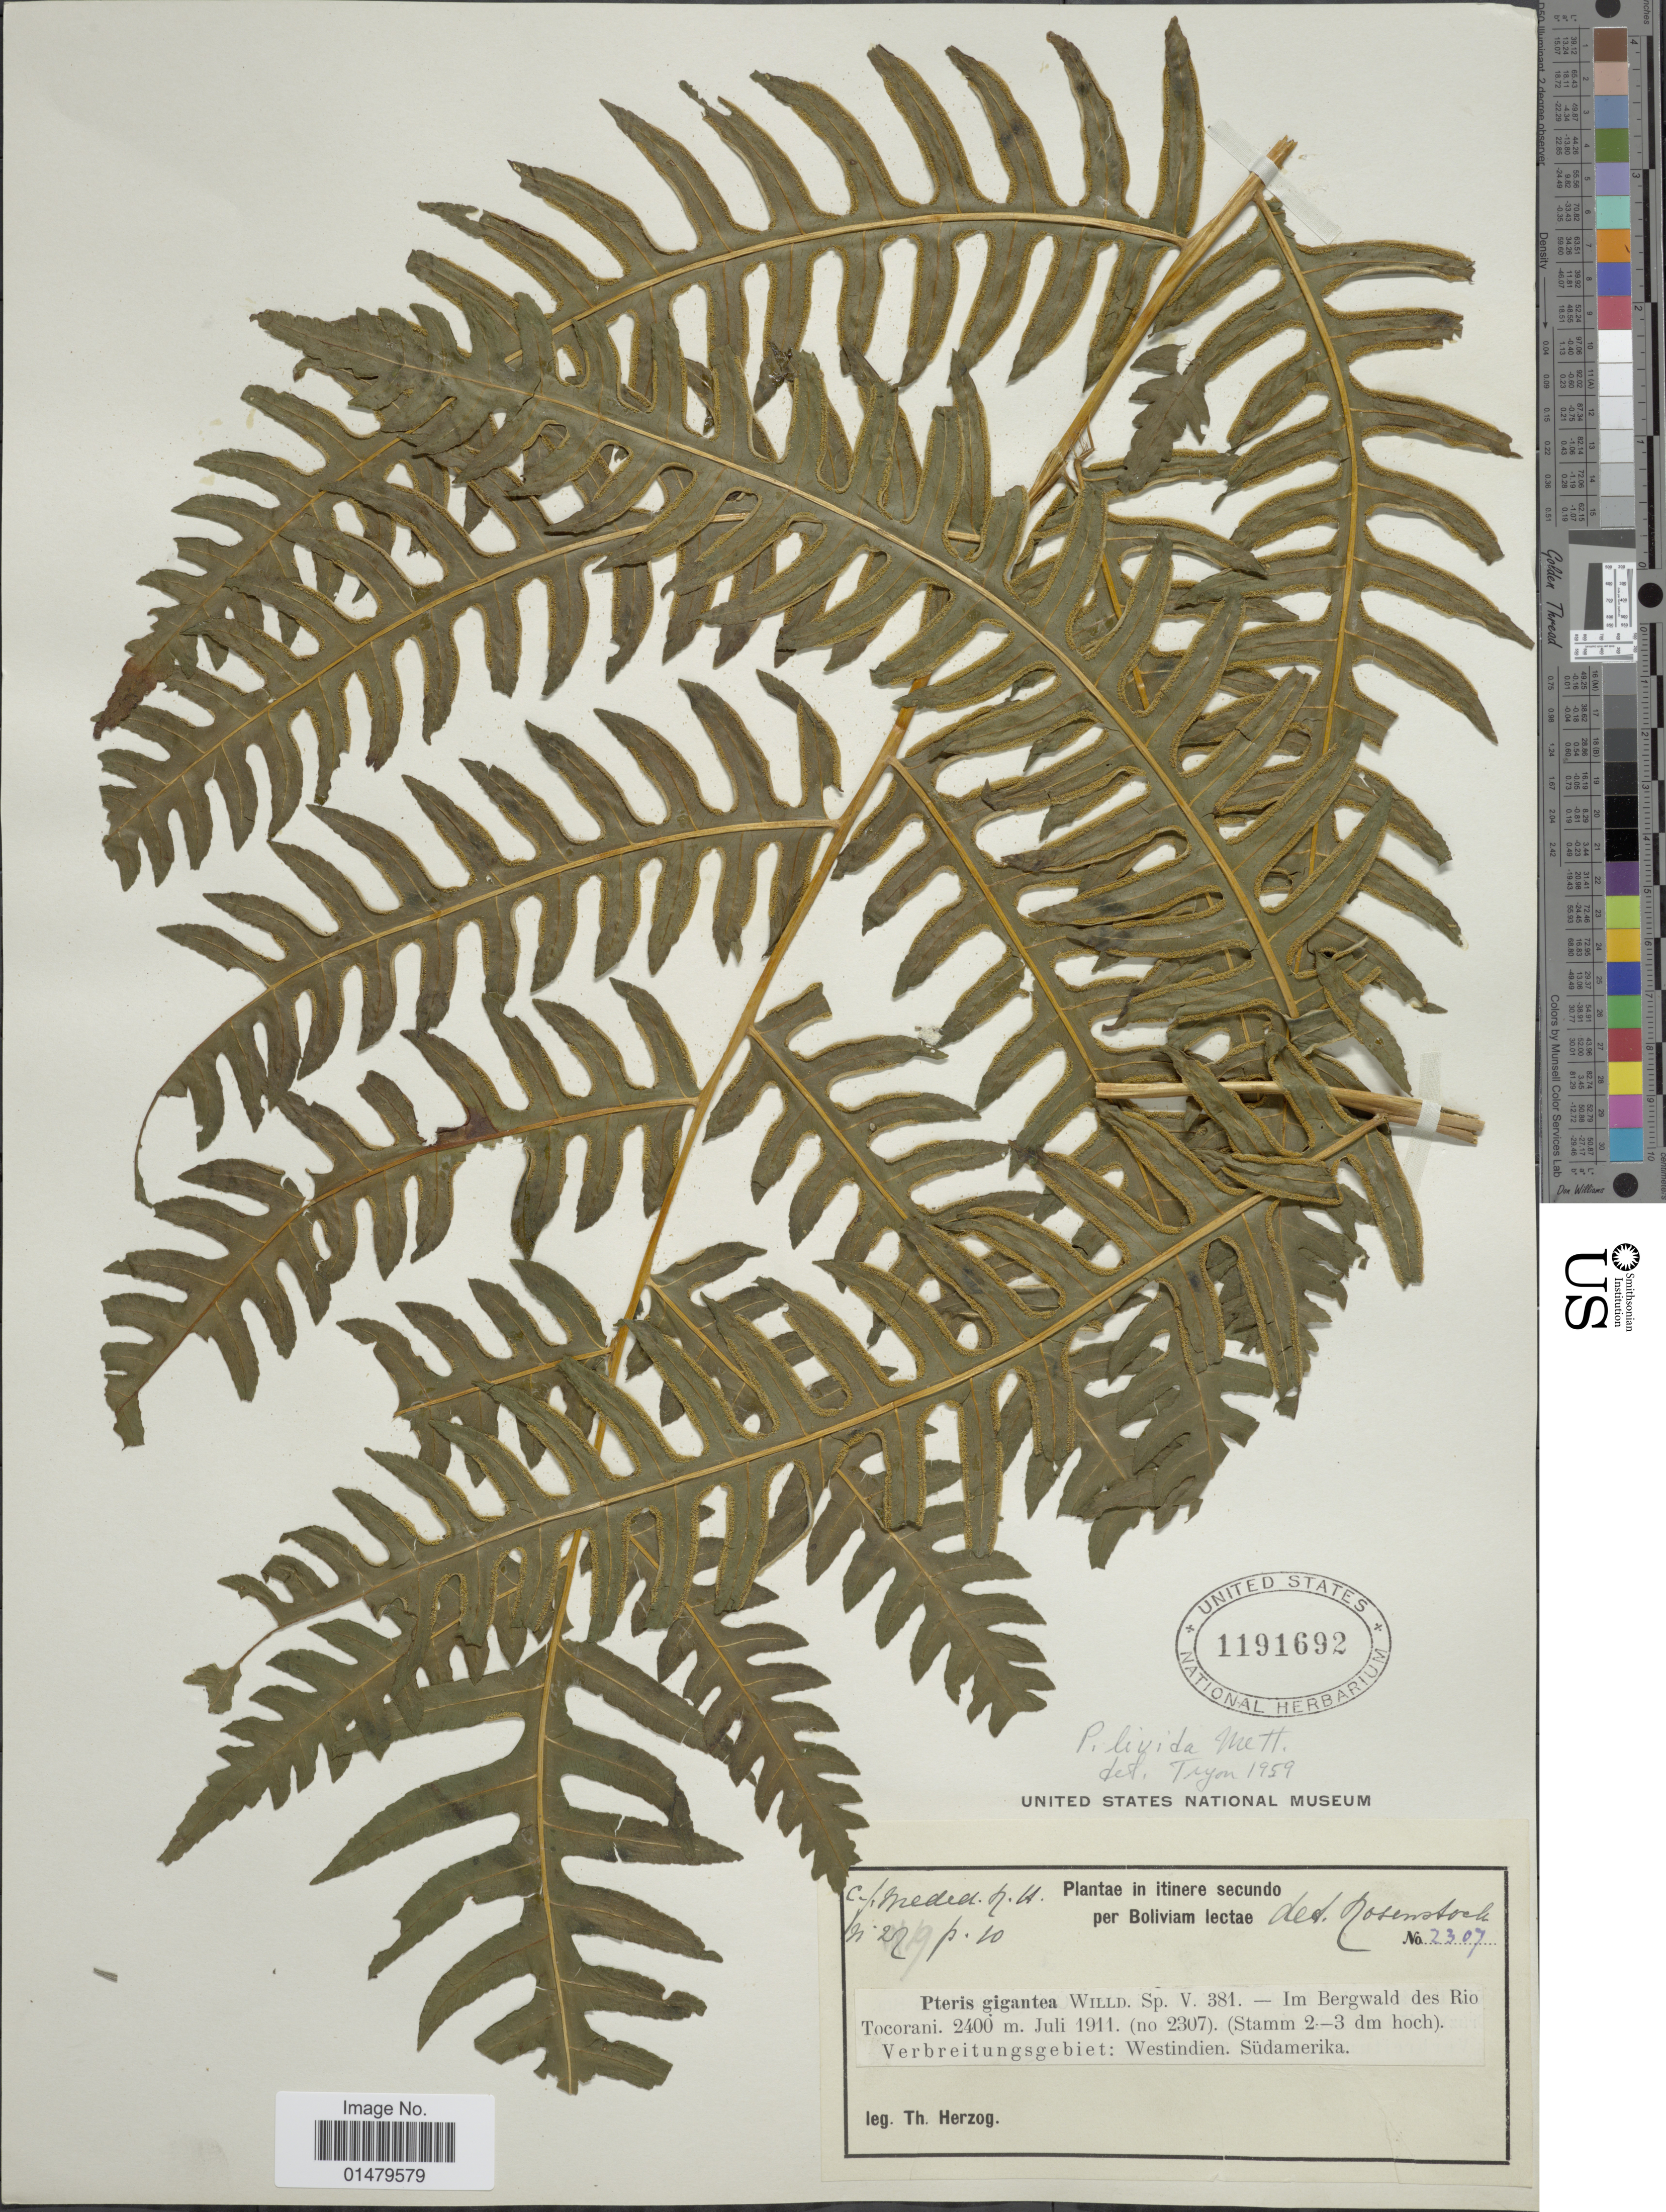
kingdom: Plantae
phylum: Tracheophyta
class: Polypodiopsida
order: Polypodiales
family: Pteridaceae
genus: Pteris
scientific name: Pteris livida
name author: Mett. in Triana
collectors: T. K. J. Herzog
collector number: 2307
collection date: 1911-07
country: Bolivia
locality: In itinere secundo per Boliviam lectae. Im Bergwald des Rio Tocorani. Verbreitungsgebiet: Westindien. Sudamerika.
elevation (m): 2400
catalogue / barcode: US 1191692